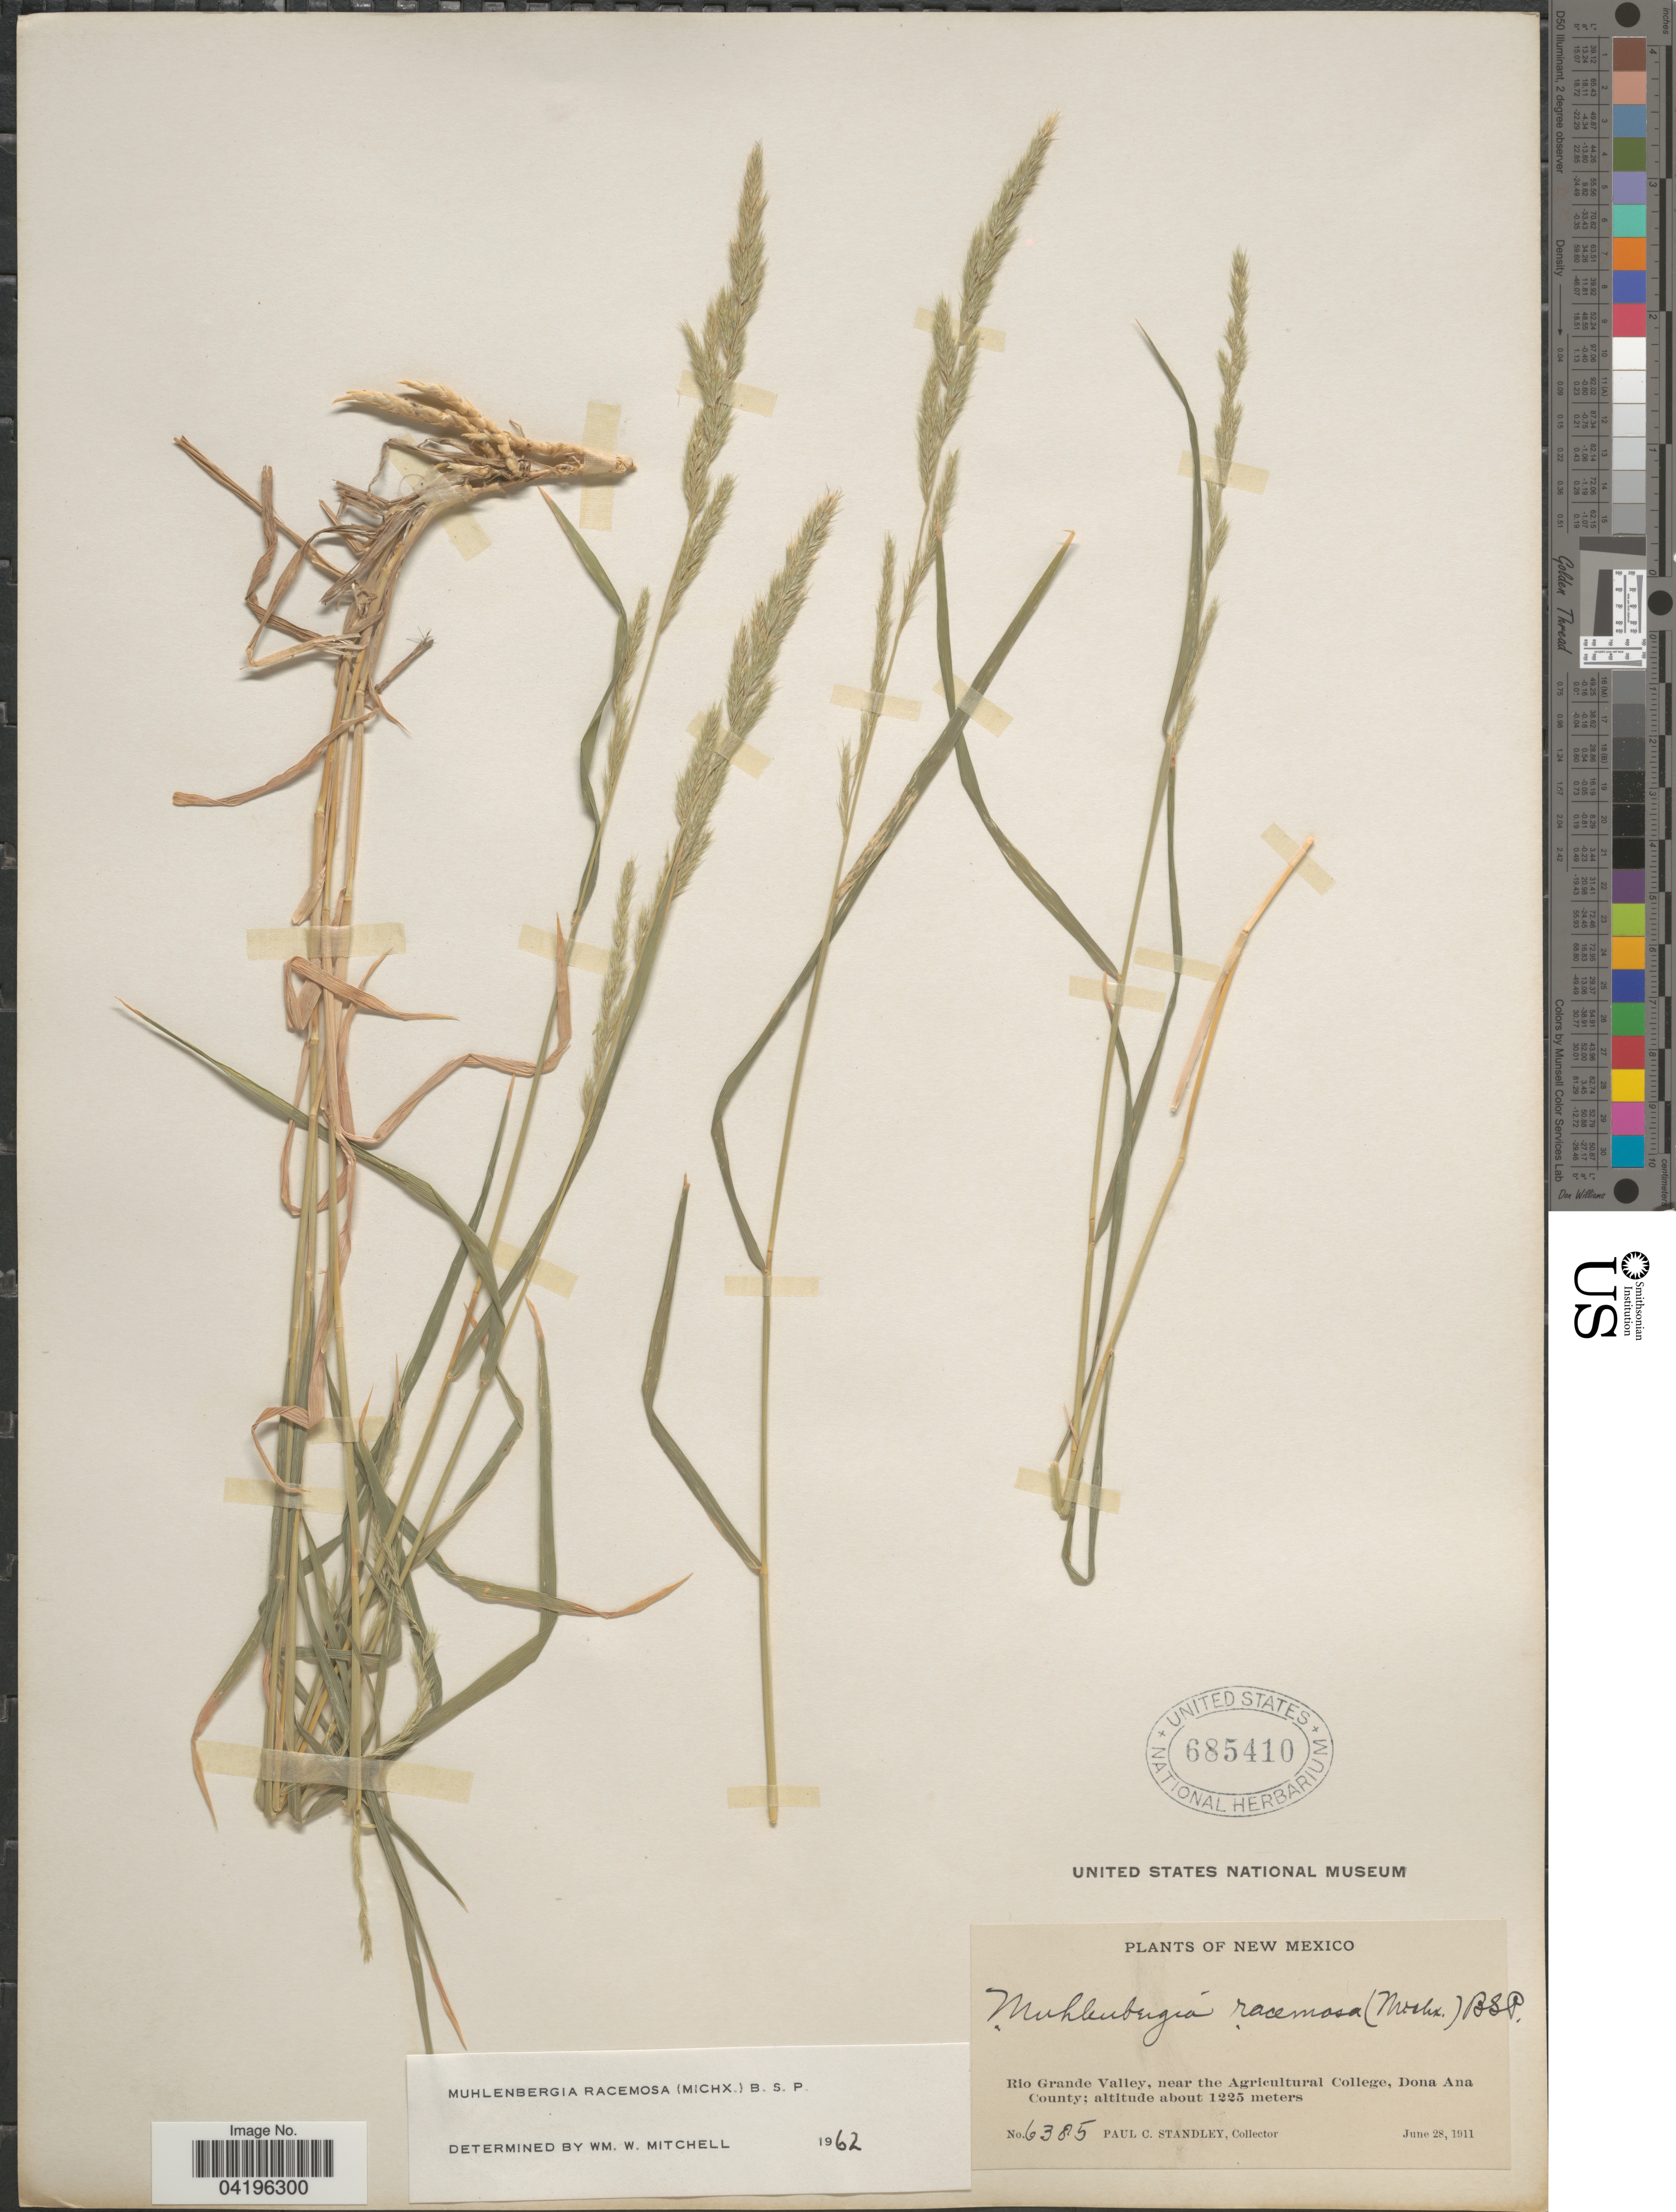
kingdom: Plantae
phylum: Tracheophyta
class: Liliopsida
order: Poales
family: Poaceae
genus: Muhlenbergia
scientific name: Muhlenbergia racemosa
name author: (Michx.) Britton et al.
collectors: P. C. Standley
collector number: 6385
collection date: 1911-06-28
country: United States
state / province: New Mexico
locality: Rio Grande Valley, near the Agricultural College, Dona Ana County.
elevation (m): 1225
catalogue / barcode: US 685410